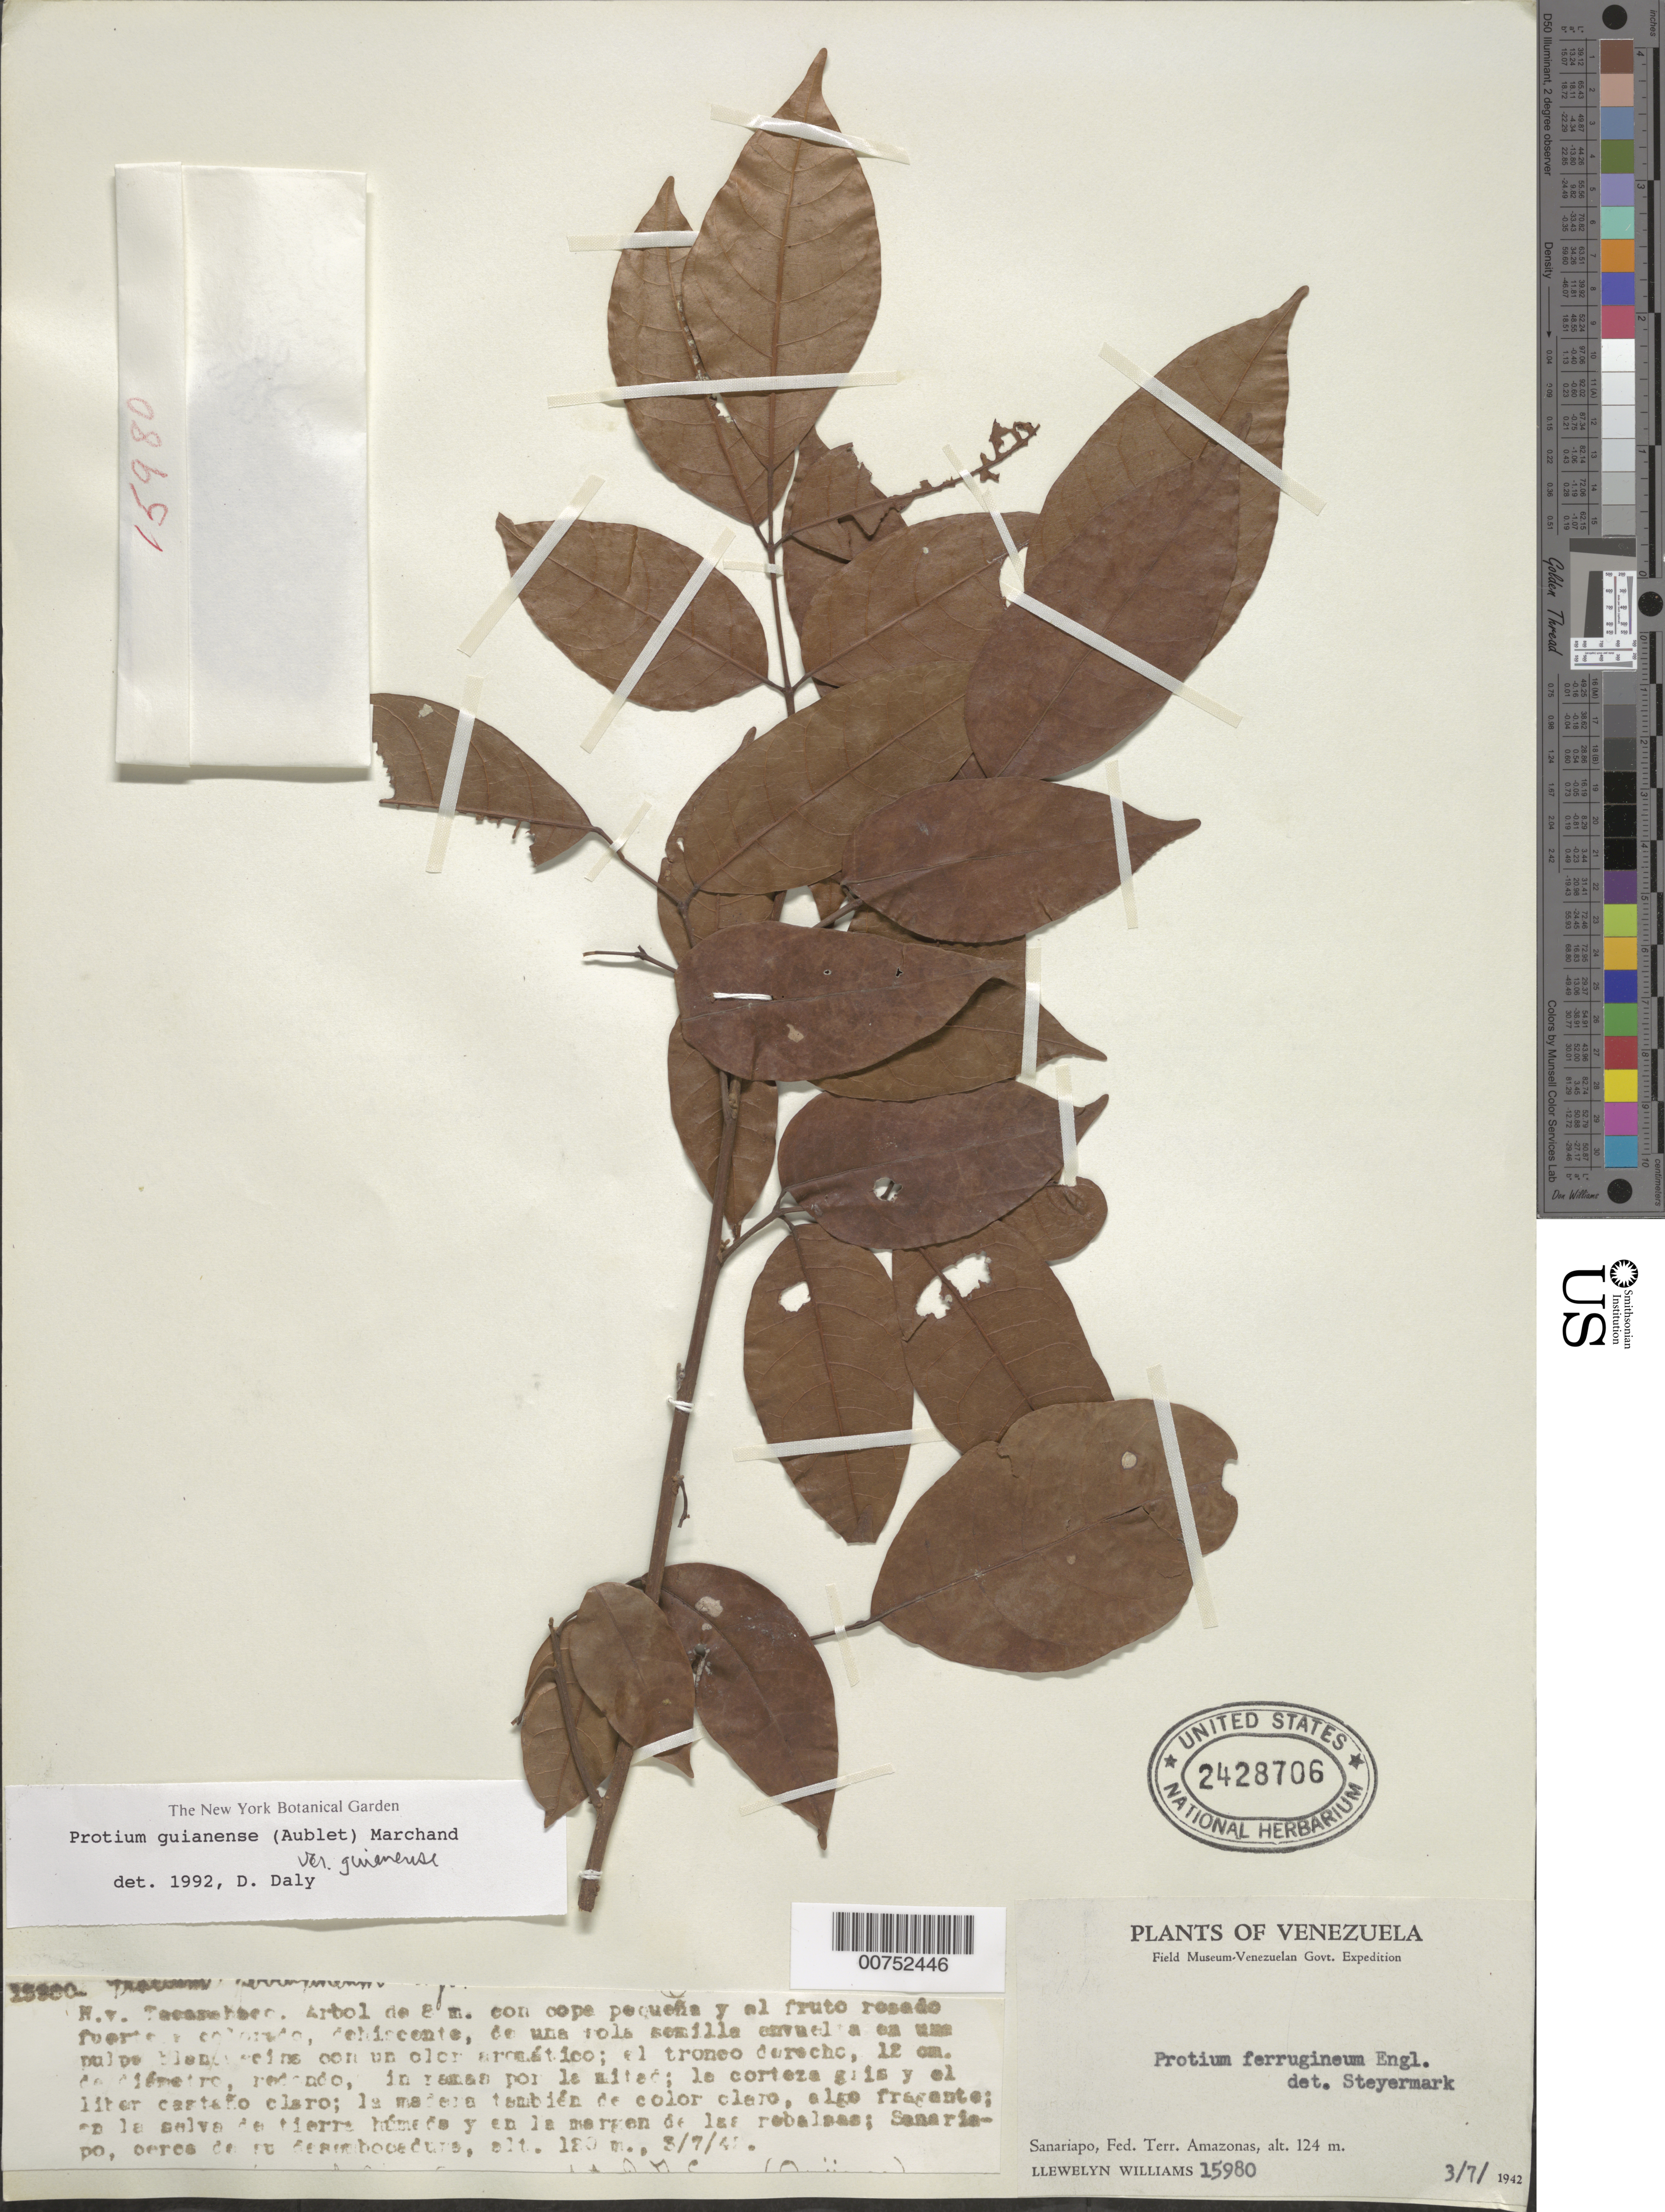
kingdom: Plantae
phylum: Tracheophyta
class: Magnoliopsida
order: Sapindales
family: Burseraceae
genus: Protium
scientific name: Protium guianense var. guianense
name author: (Aubl.) Marchand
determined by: Daly, Douglas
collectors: Ll. Williams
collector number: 15980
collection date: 1942-07-03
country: Venezuela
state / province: Amazonas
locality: Sanariapo, Fed. Terr. Amazonas.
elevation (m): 120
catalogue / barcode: US 2428706